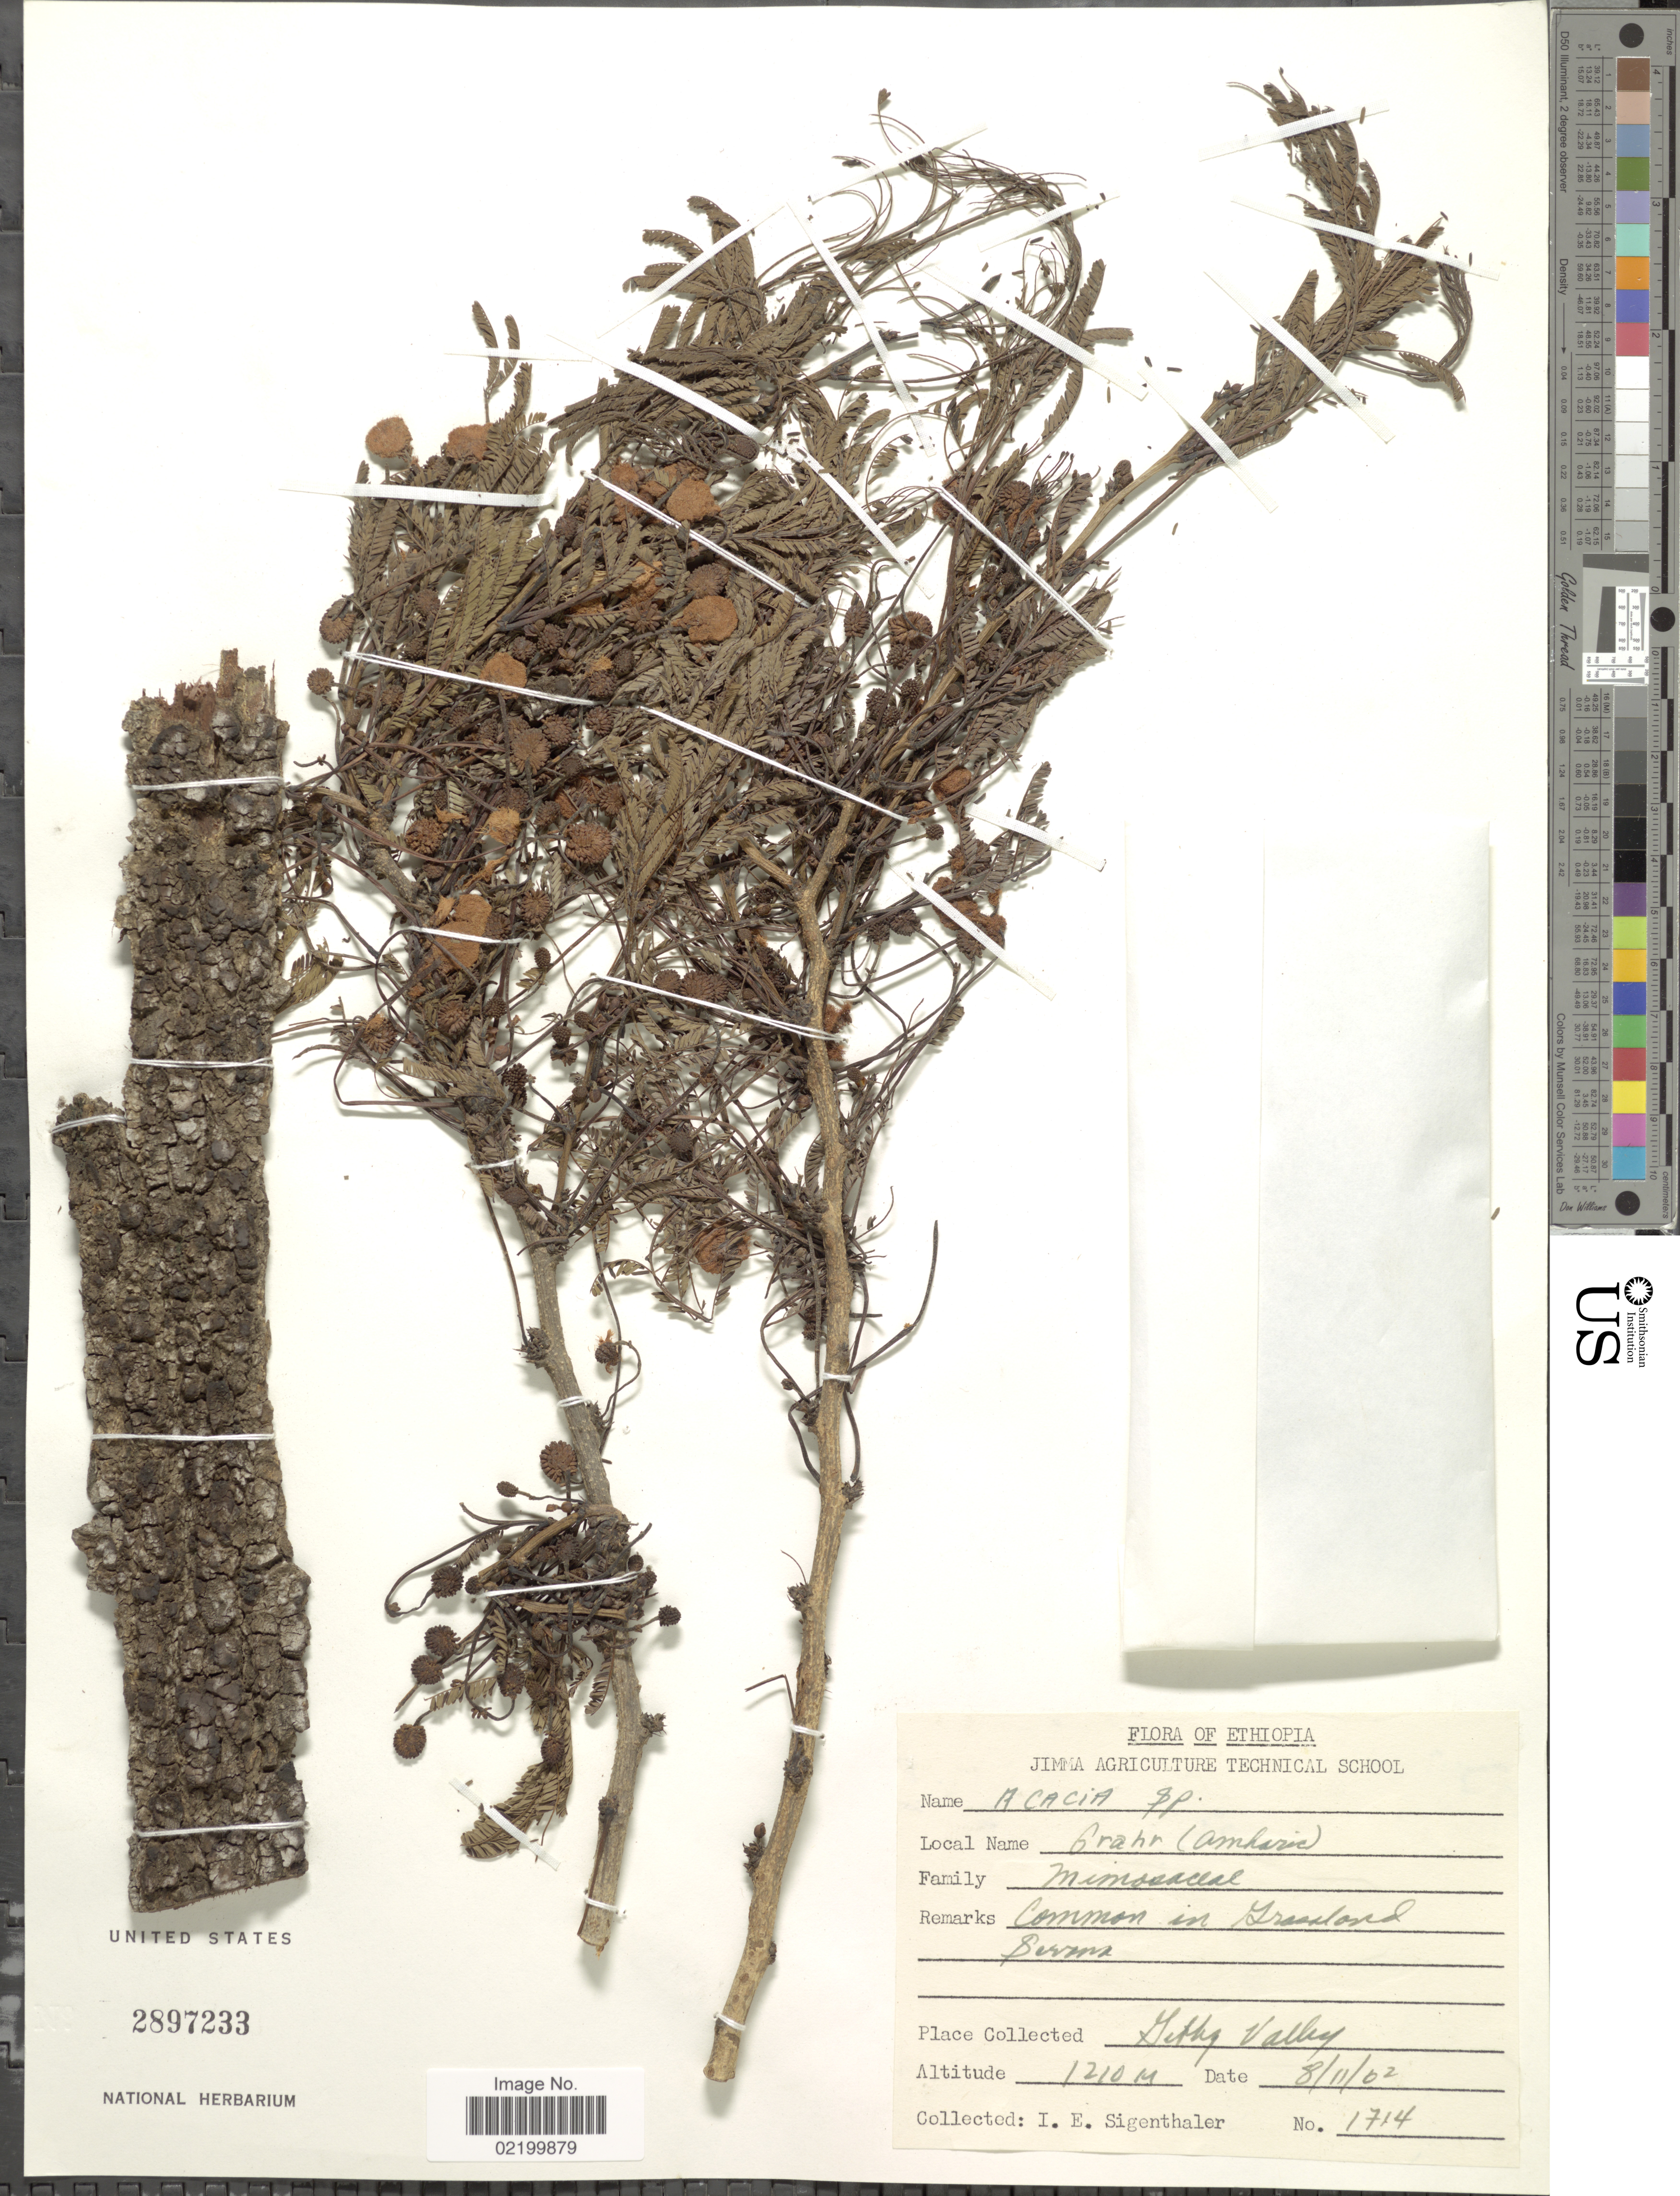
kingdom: Plantae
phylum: Tracheophyta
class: Magnoliopsida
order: Fabales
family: Fabaceae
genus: Acacia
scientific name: Acacia sp.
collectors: I. Sigenthaler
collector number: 1714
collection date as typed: Transcribed d/m/y: 8/11/02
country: Ethiopia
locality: Metky [interpreted] Valley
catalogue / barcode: US 2897233